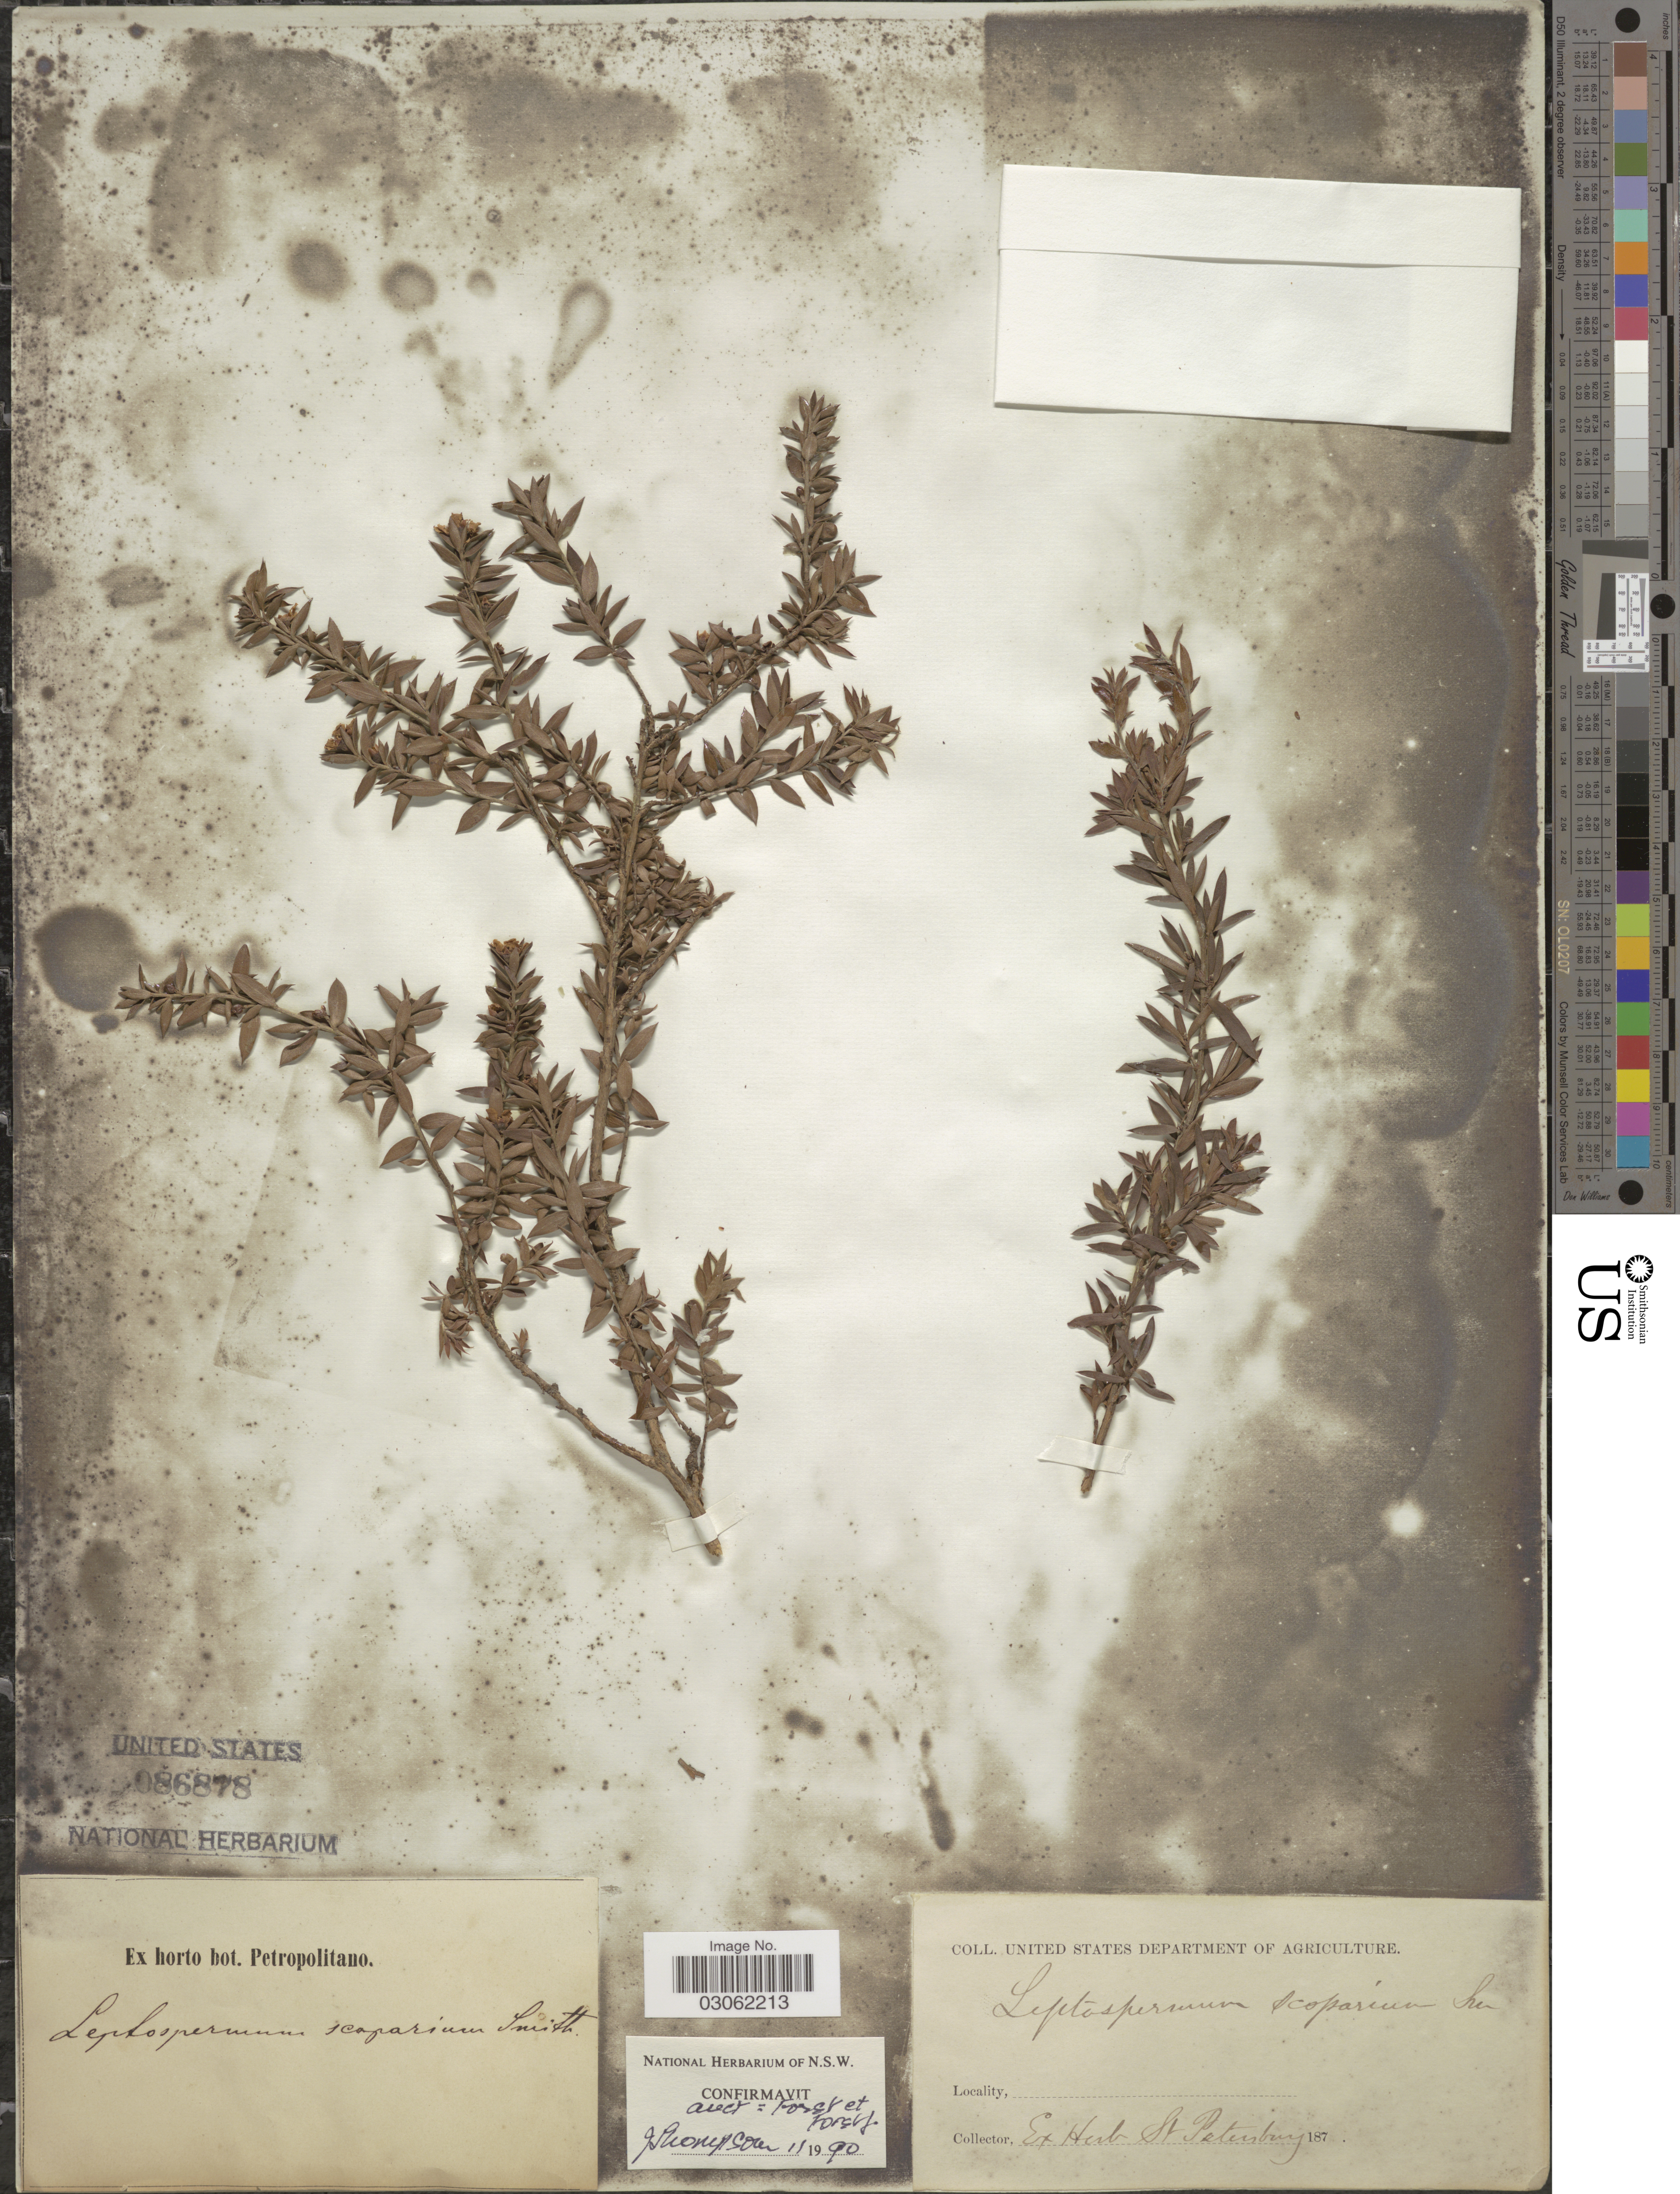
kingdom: Plantae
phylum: Tracheophyta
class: Magnoliopsida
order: Myrtales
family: Myrtaceae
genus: Leptospermum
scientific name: Leptospermum scoparium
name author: J.R. Forst. & G. Forst.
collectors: Ex herb. St. Petersburg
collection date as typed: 187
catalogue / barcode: US 86878